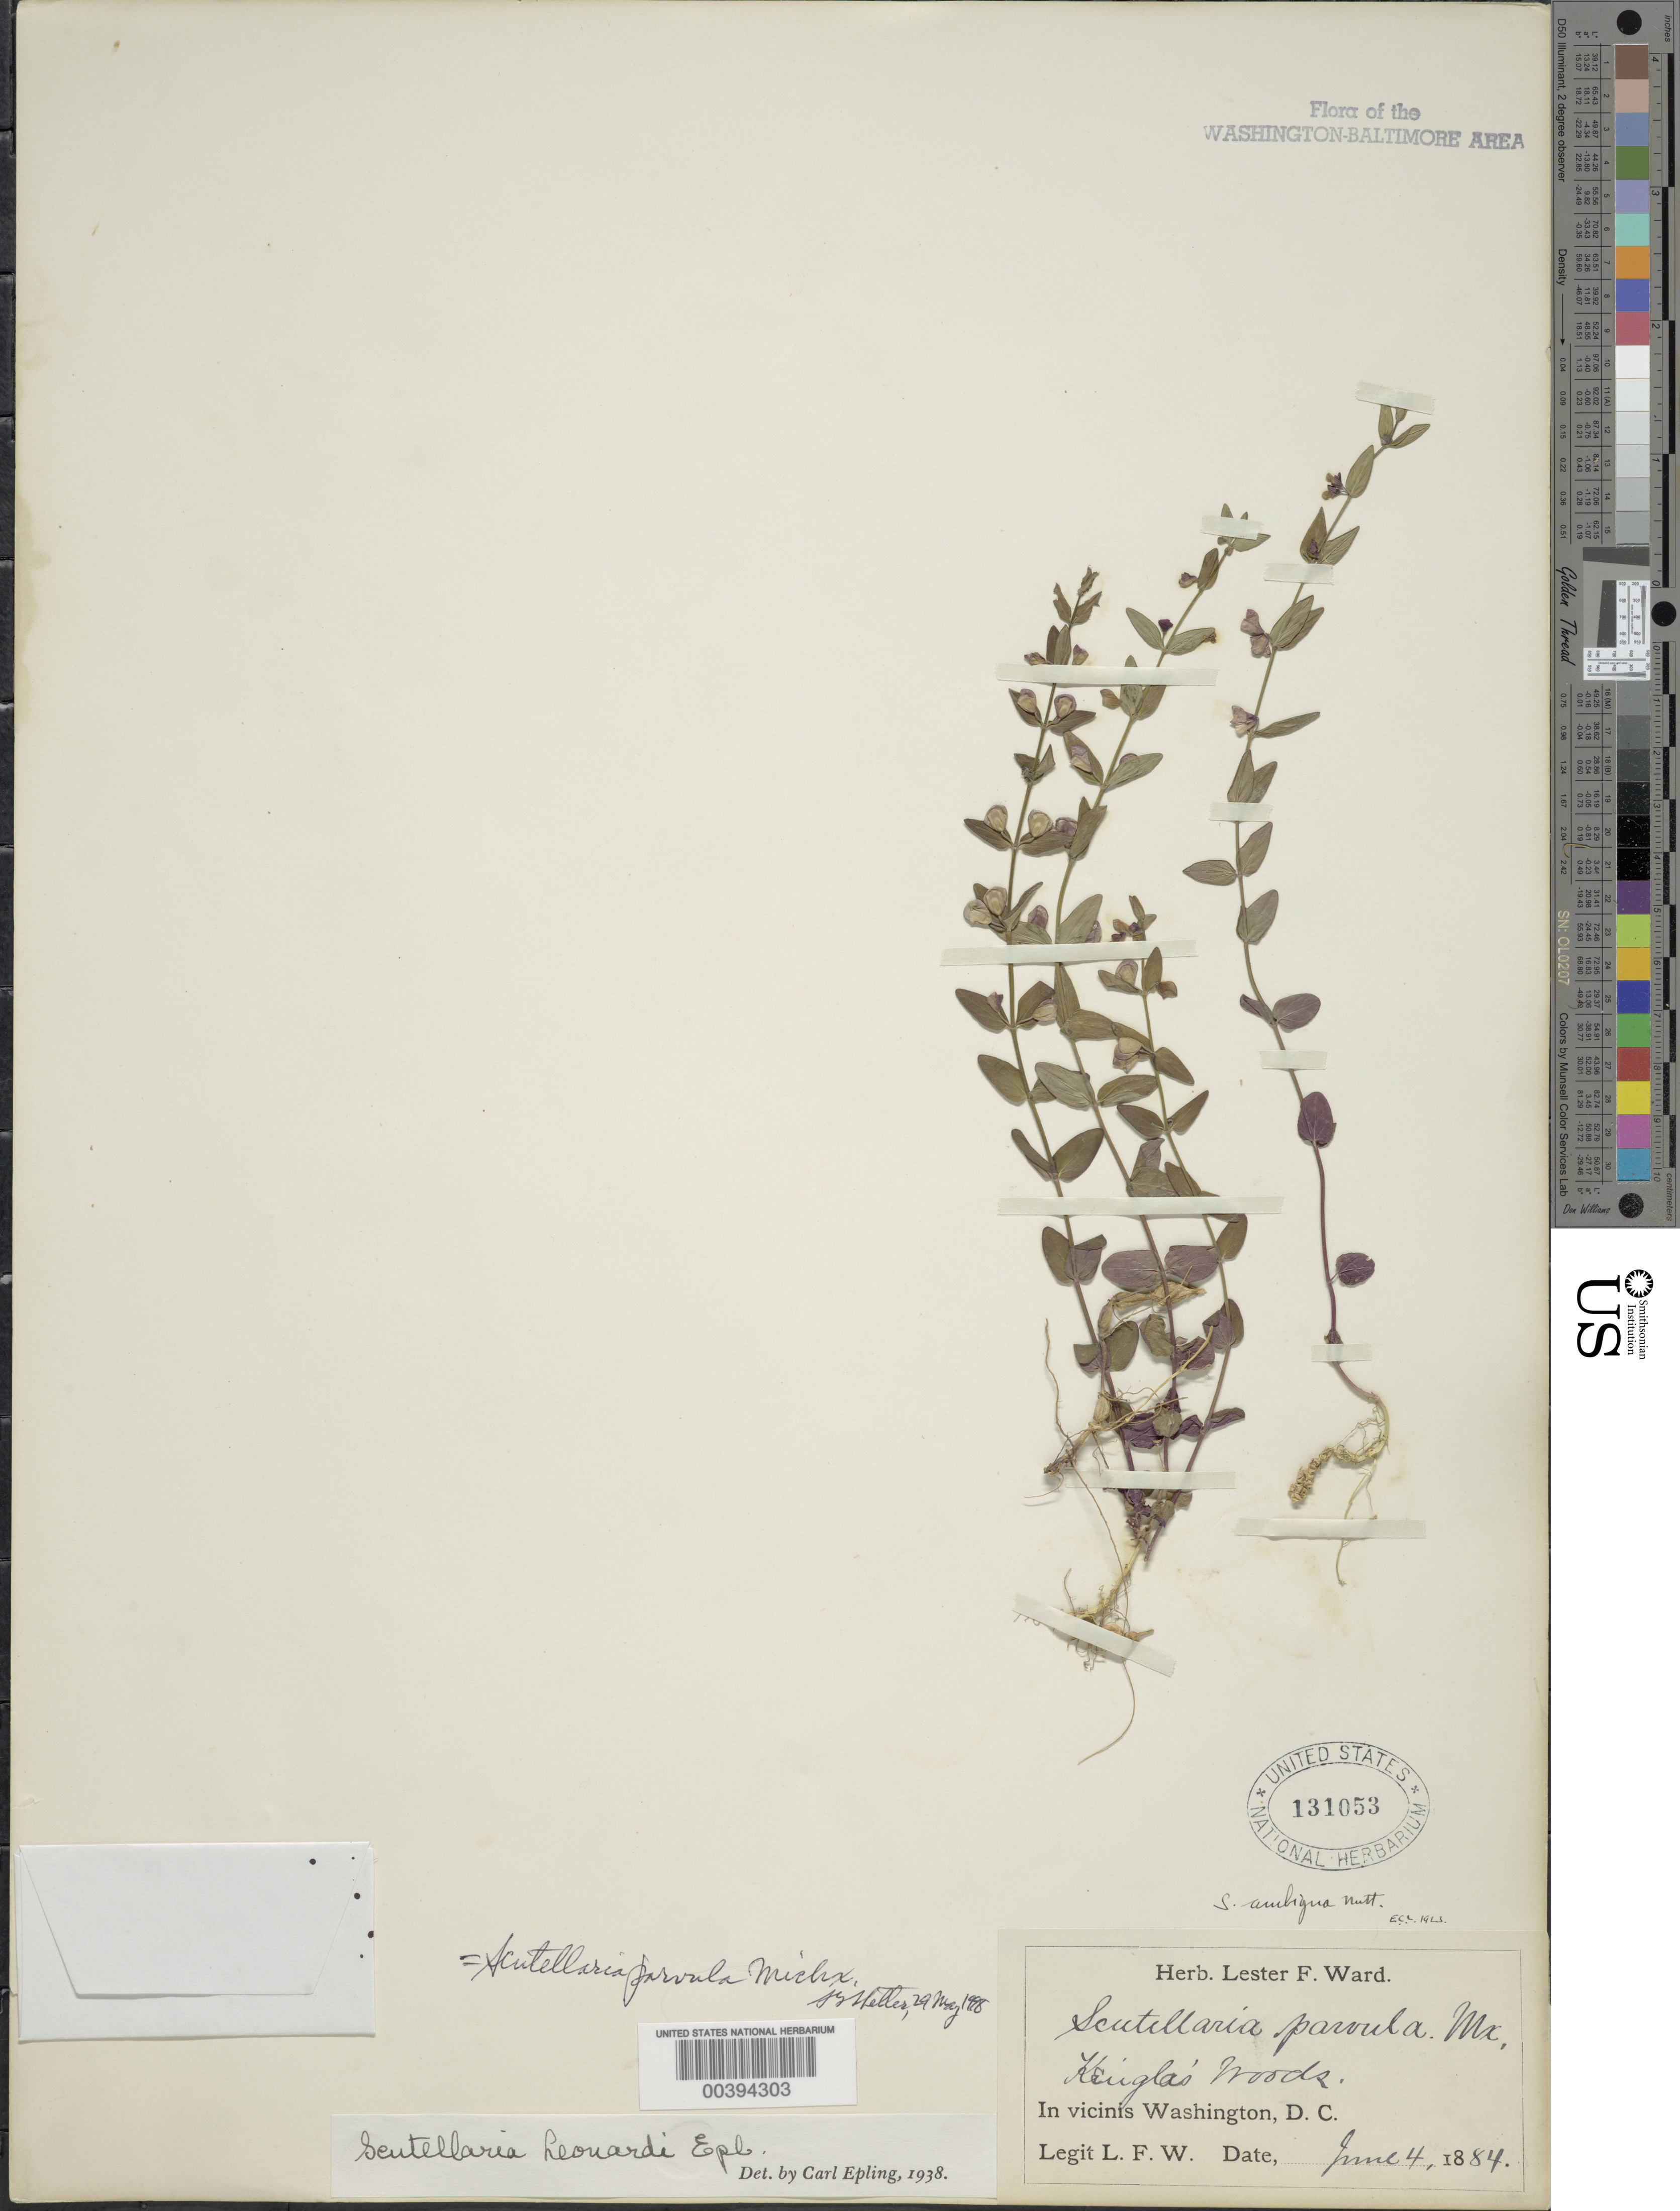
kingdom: Plantae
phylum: Tracheophyta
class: Magnoliopsida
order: Lamiales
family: Lamiaceae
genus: Scutellaria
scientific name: Scutellaria parvula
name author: Michx.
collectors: L. F. Ward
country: United States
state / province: District of Columbia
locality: Kenglas Woods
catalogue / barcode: US 131053